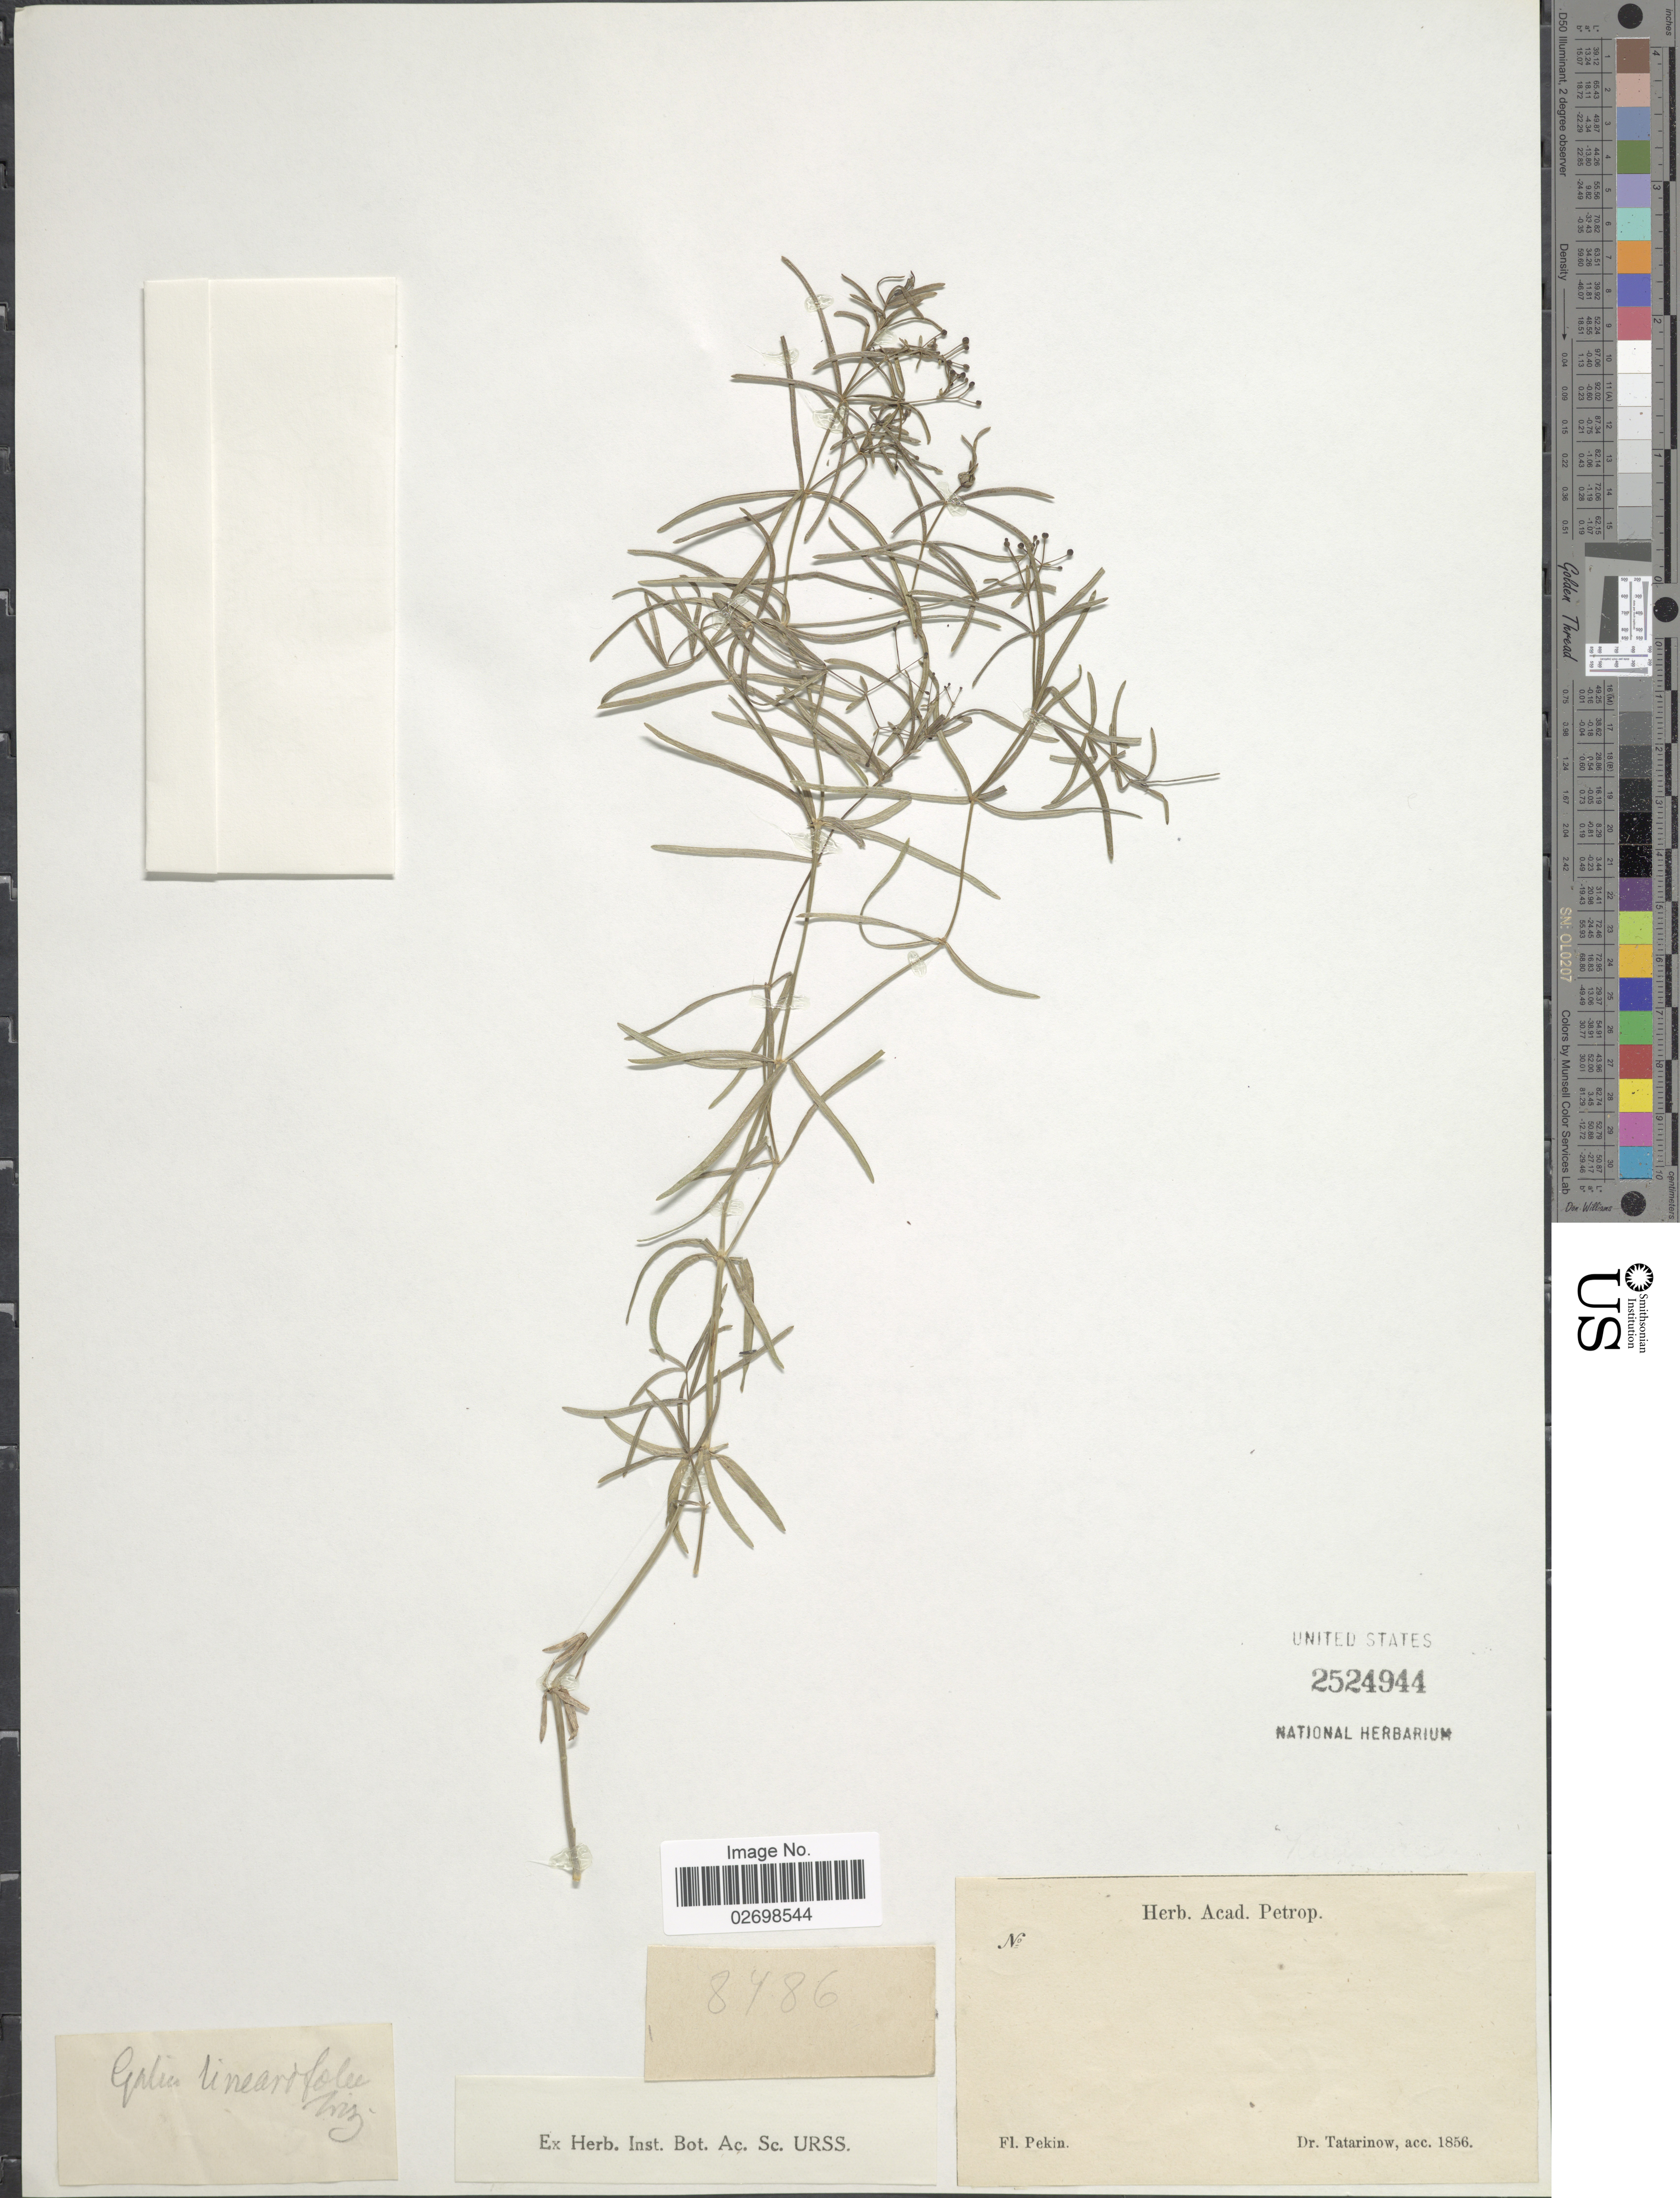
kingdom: Plantae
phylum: Tracheophyta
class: Magnoliopsida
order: Gentianales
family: Rubiaceae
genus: Galium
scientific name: Galium linearifolium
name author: Turcz.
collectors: -. Tatarinow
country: China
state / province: Beijing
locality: Pekin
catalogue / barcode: US 2524944